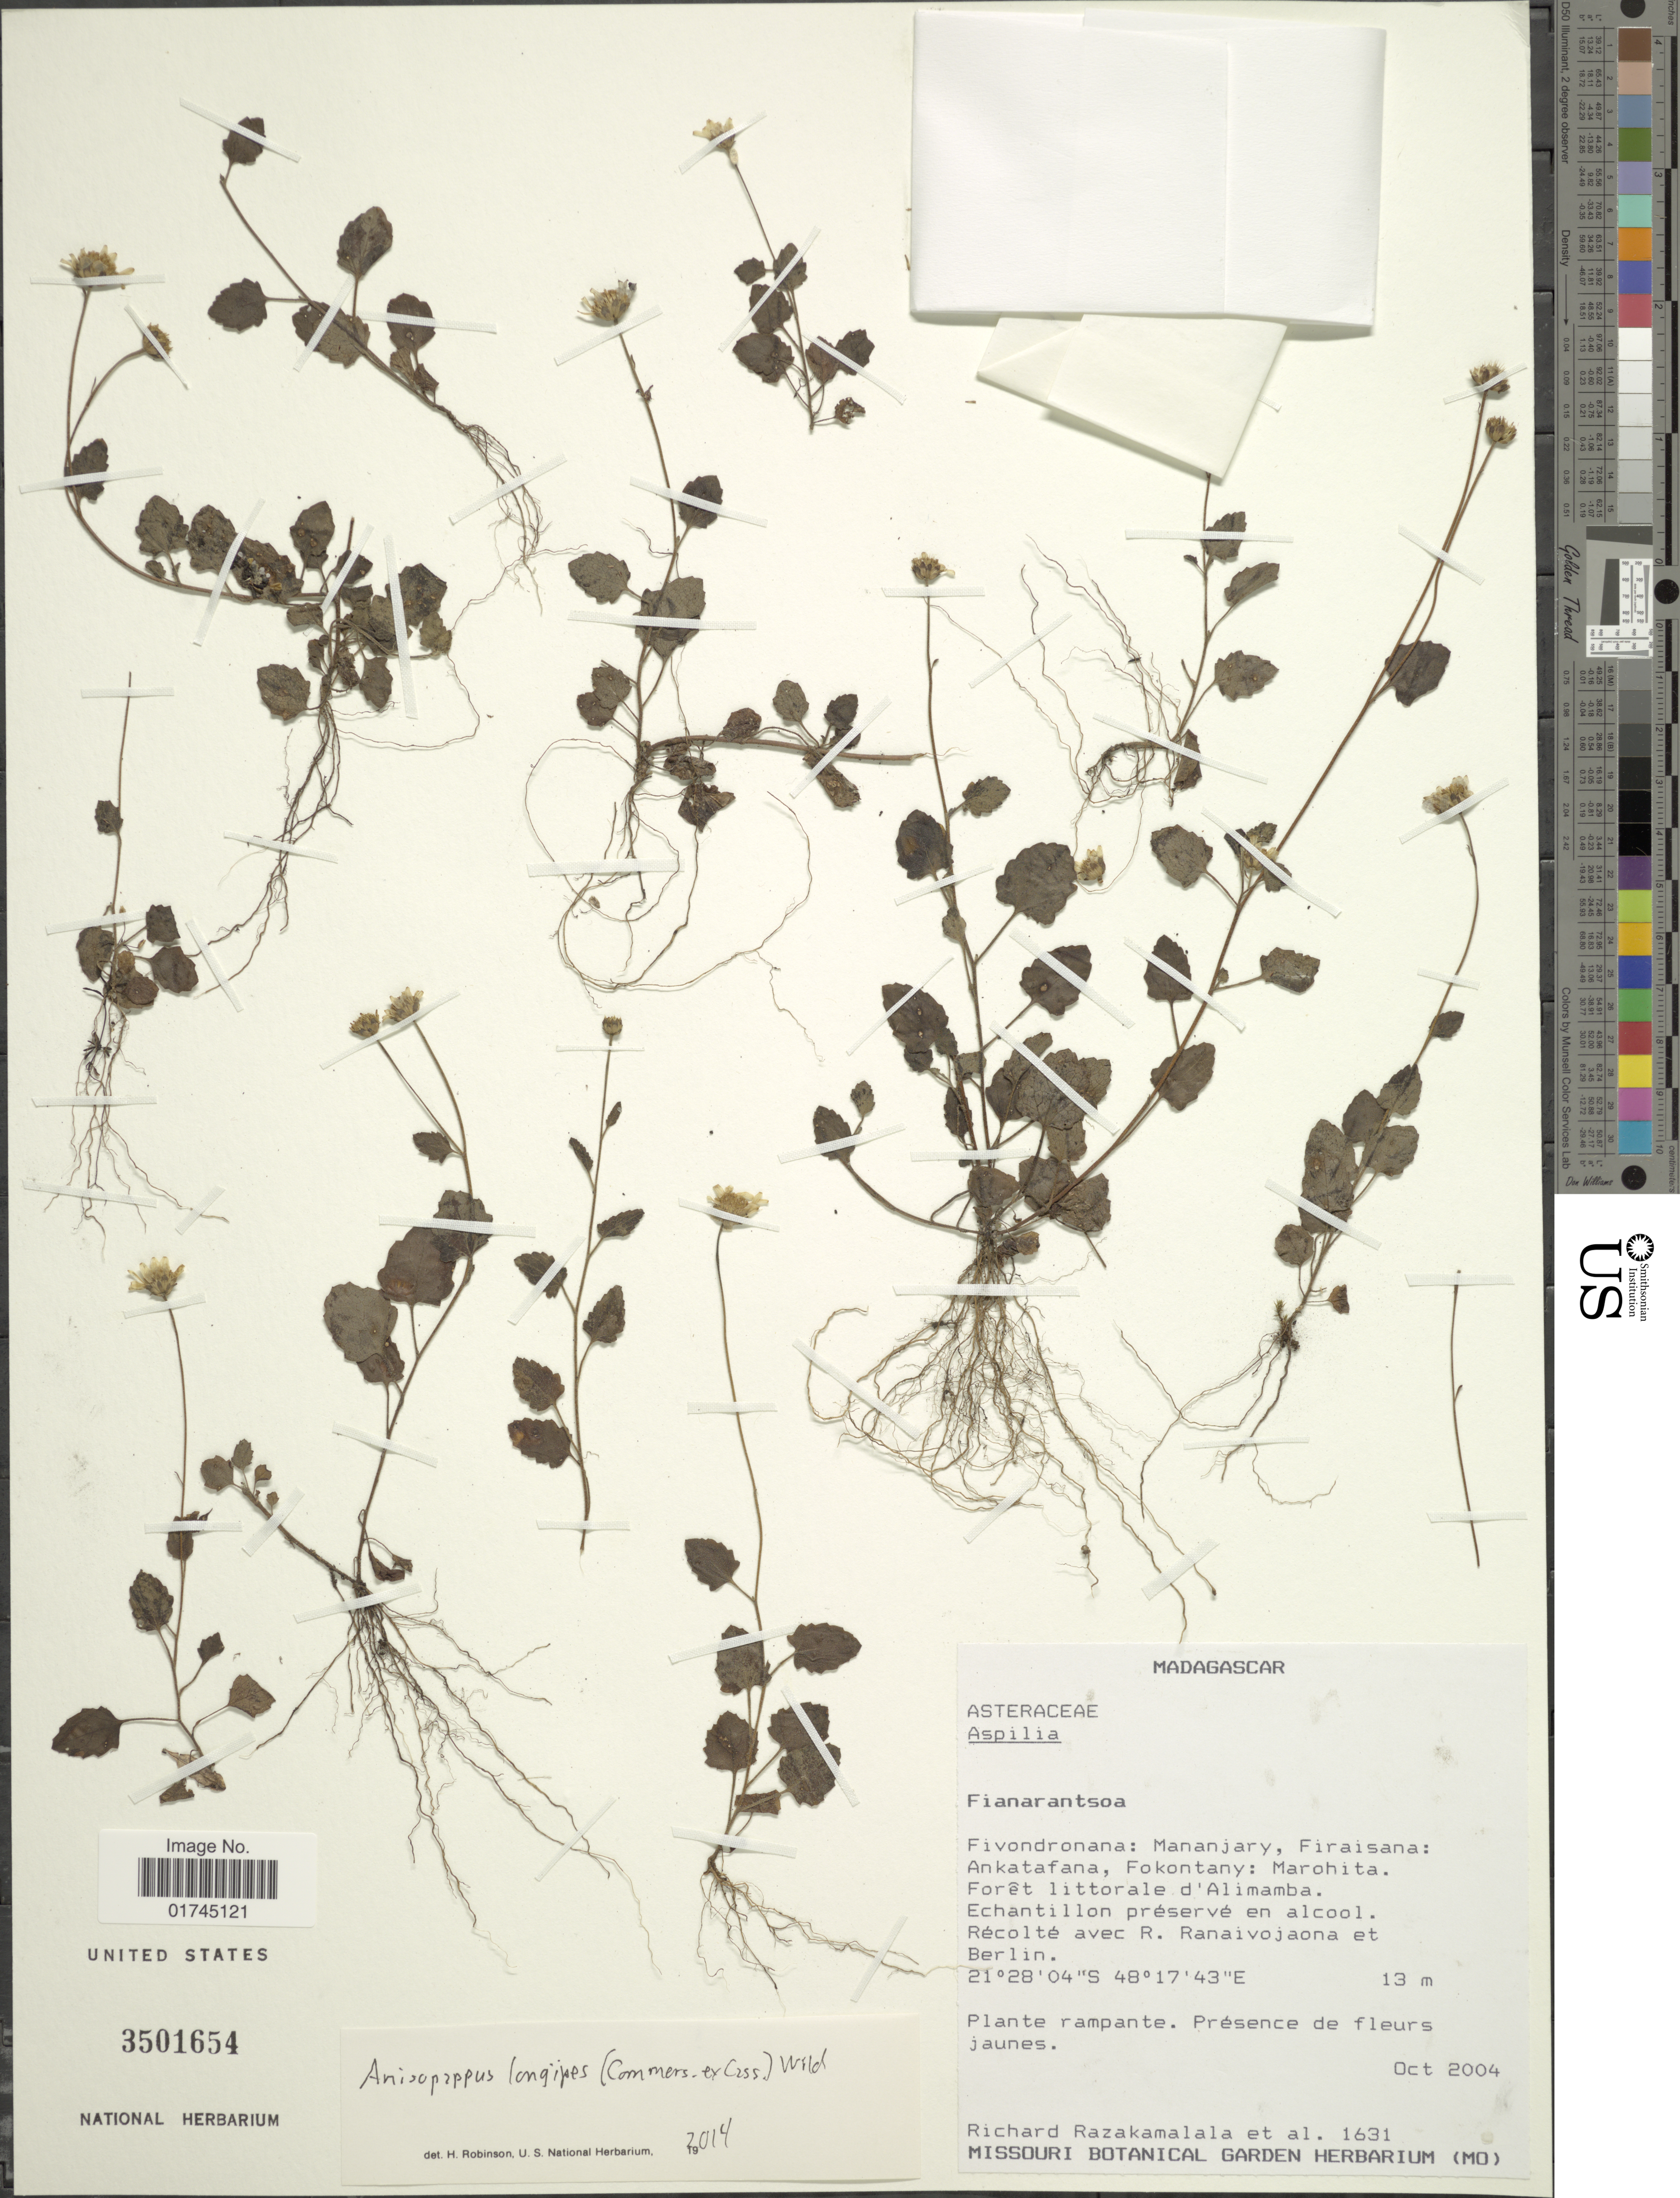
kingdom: Plantae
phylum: Tracheophyta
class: Magnoliopsida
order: Asterales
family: Asteraceae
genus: Anisopappus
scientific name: Anisopappus longipes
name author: (Comm. ex Cass.) Wild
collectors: R. Razakamalala & et al.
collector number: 1631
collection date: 2004-10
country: Madagascar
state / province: Vatovavy Fitovinany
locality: Fivondronan: mananjary, Firaisana: Ankatafana, Fokontany; Marohita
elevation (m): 13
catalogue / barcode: US 3501654